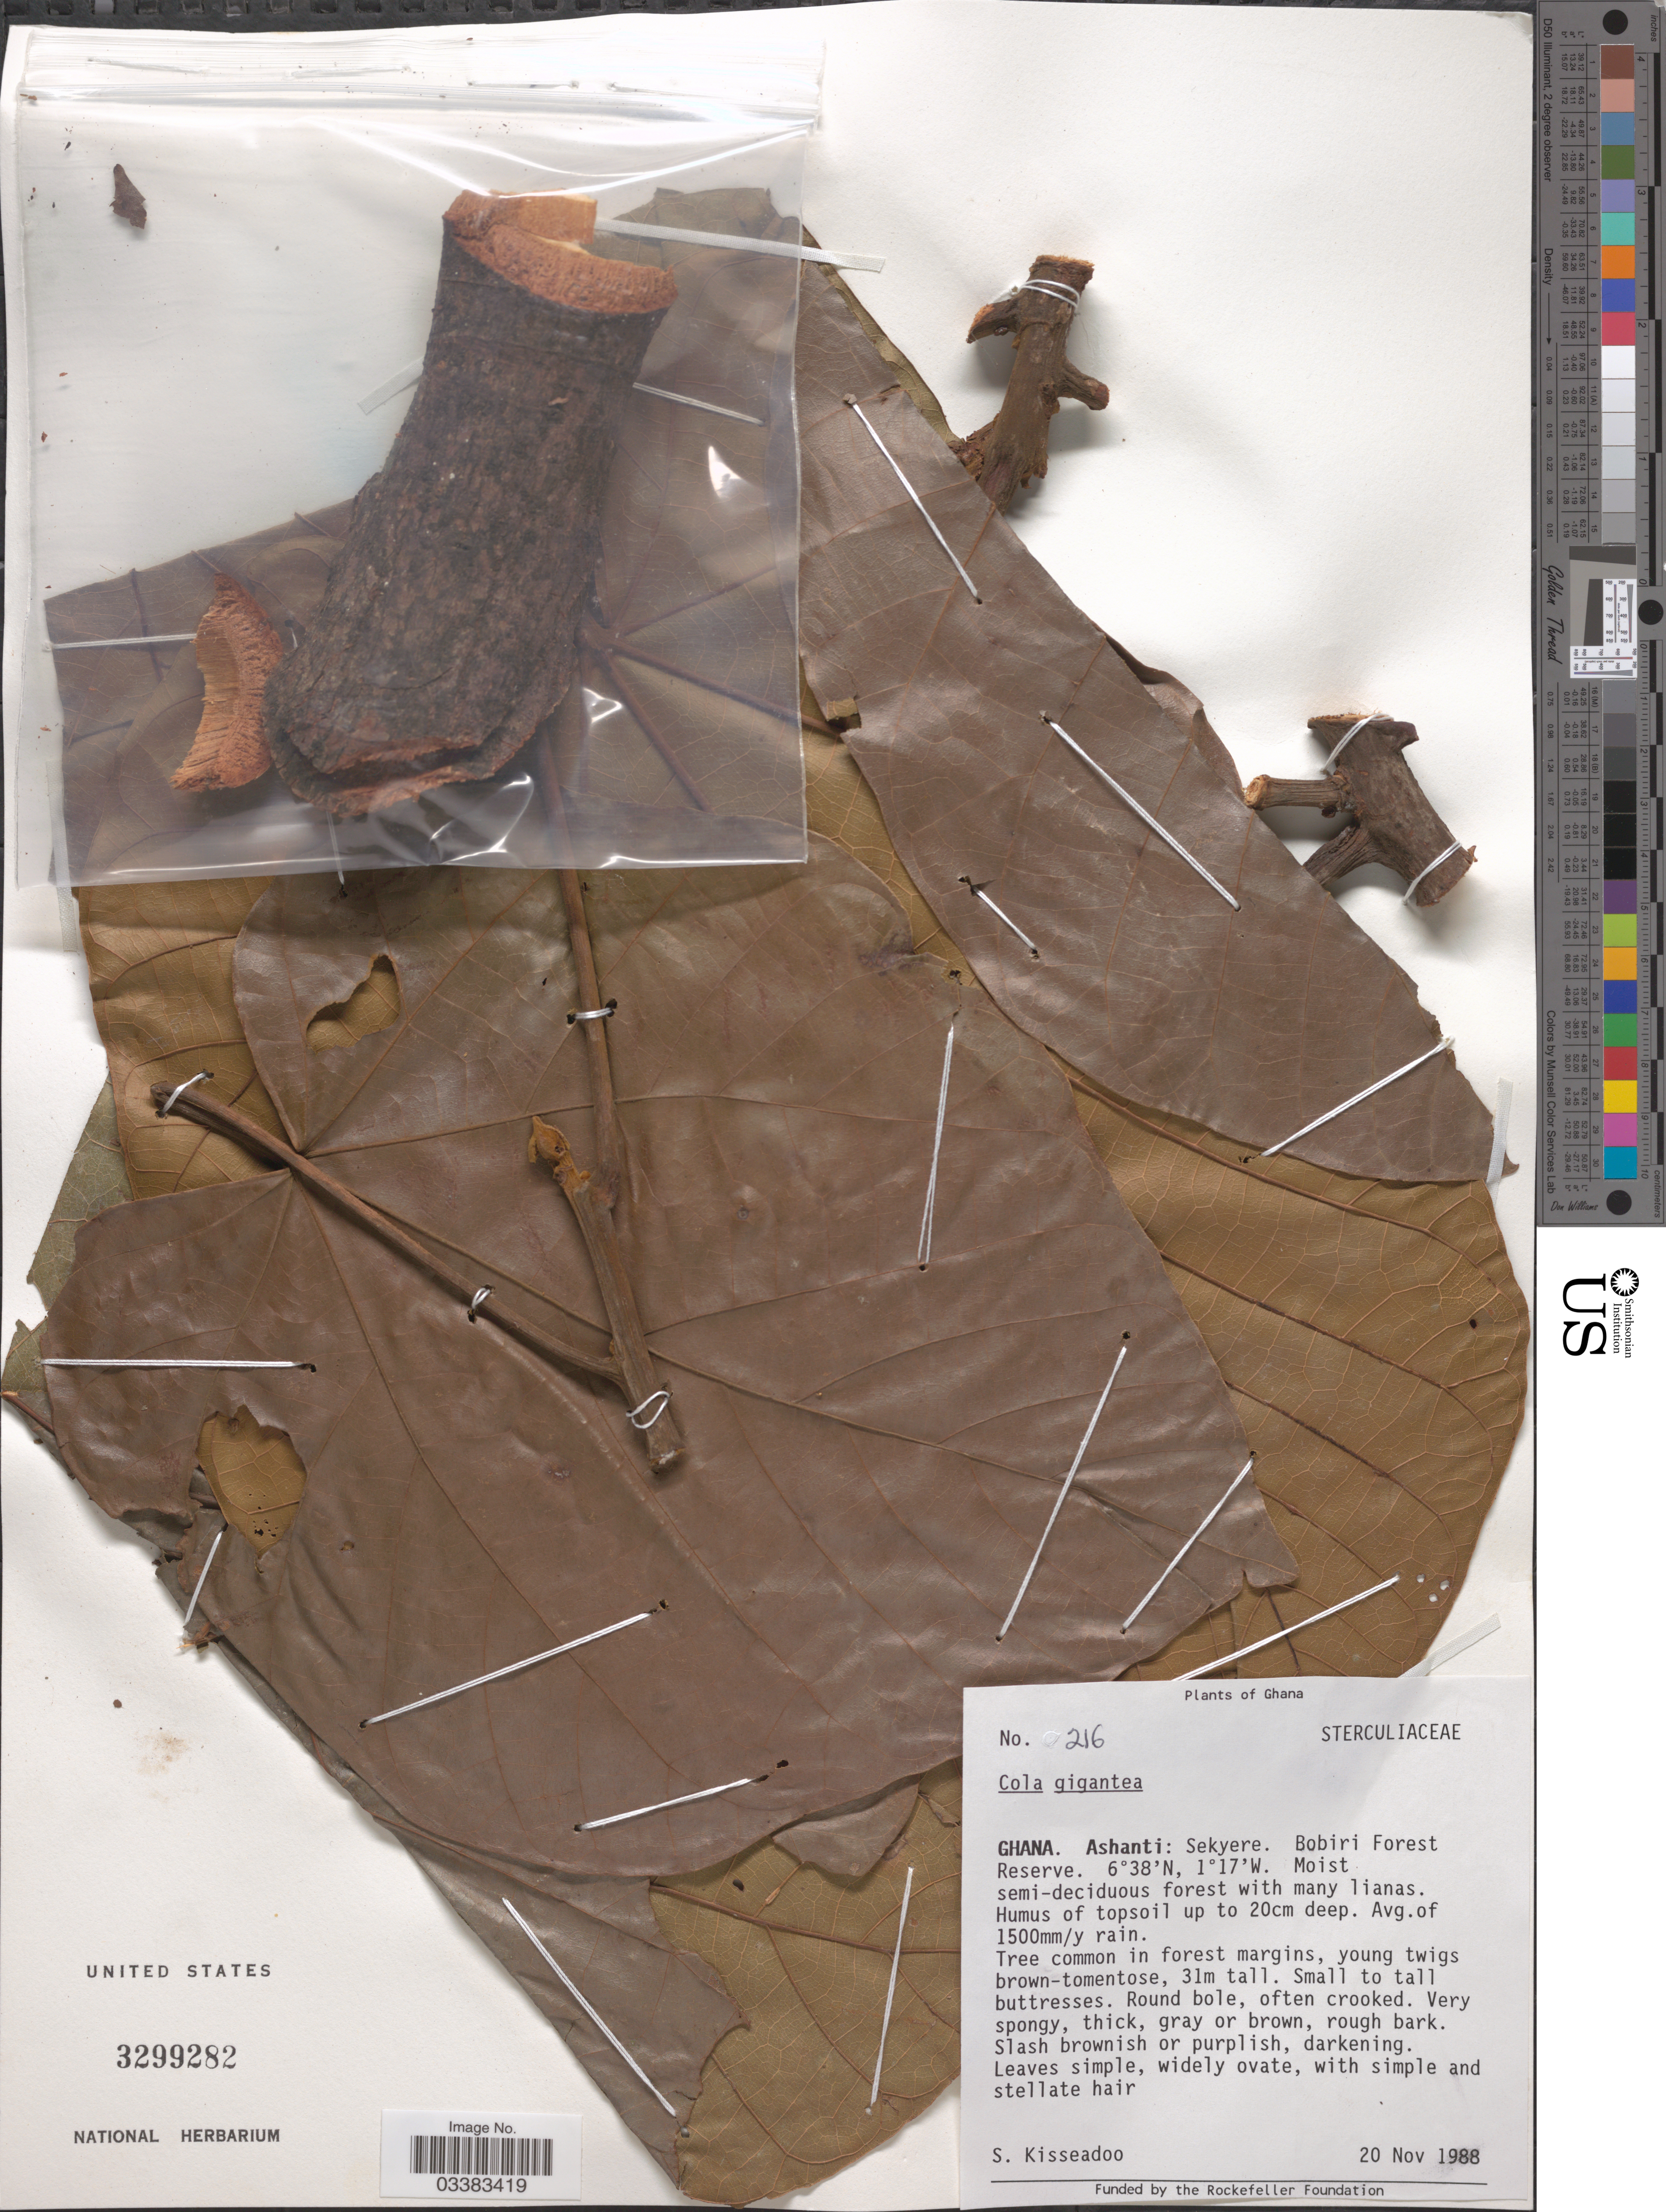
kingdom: Plantae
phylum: Tracheophyta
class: Magnoliopsida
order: Malvales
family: Malvaceae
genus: Cola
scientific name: Cola gigantea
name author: A. Chev.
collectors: S. Kisseadoo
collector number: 216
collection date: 1988-11-20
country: Ghana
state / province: Ashanti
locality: Sekyere. Bobiri Forest Reserve.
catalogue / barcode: US 3299282